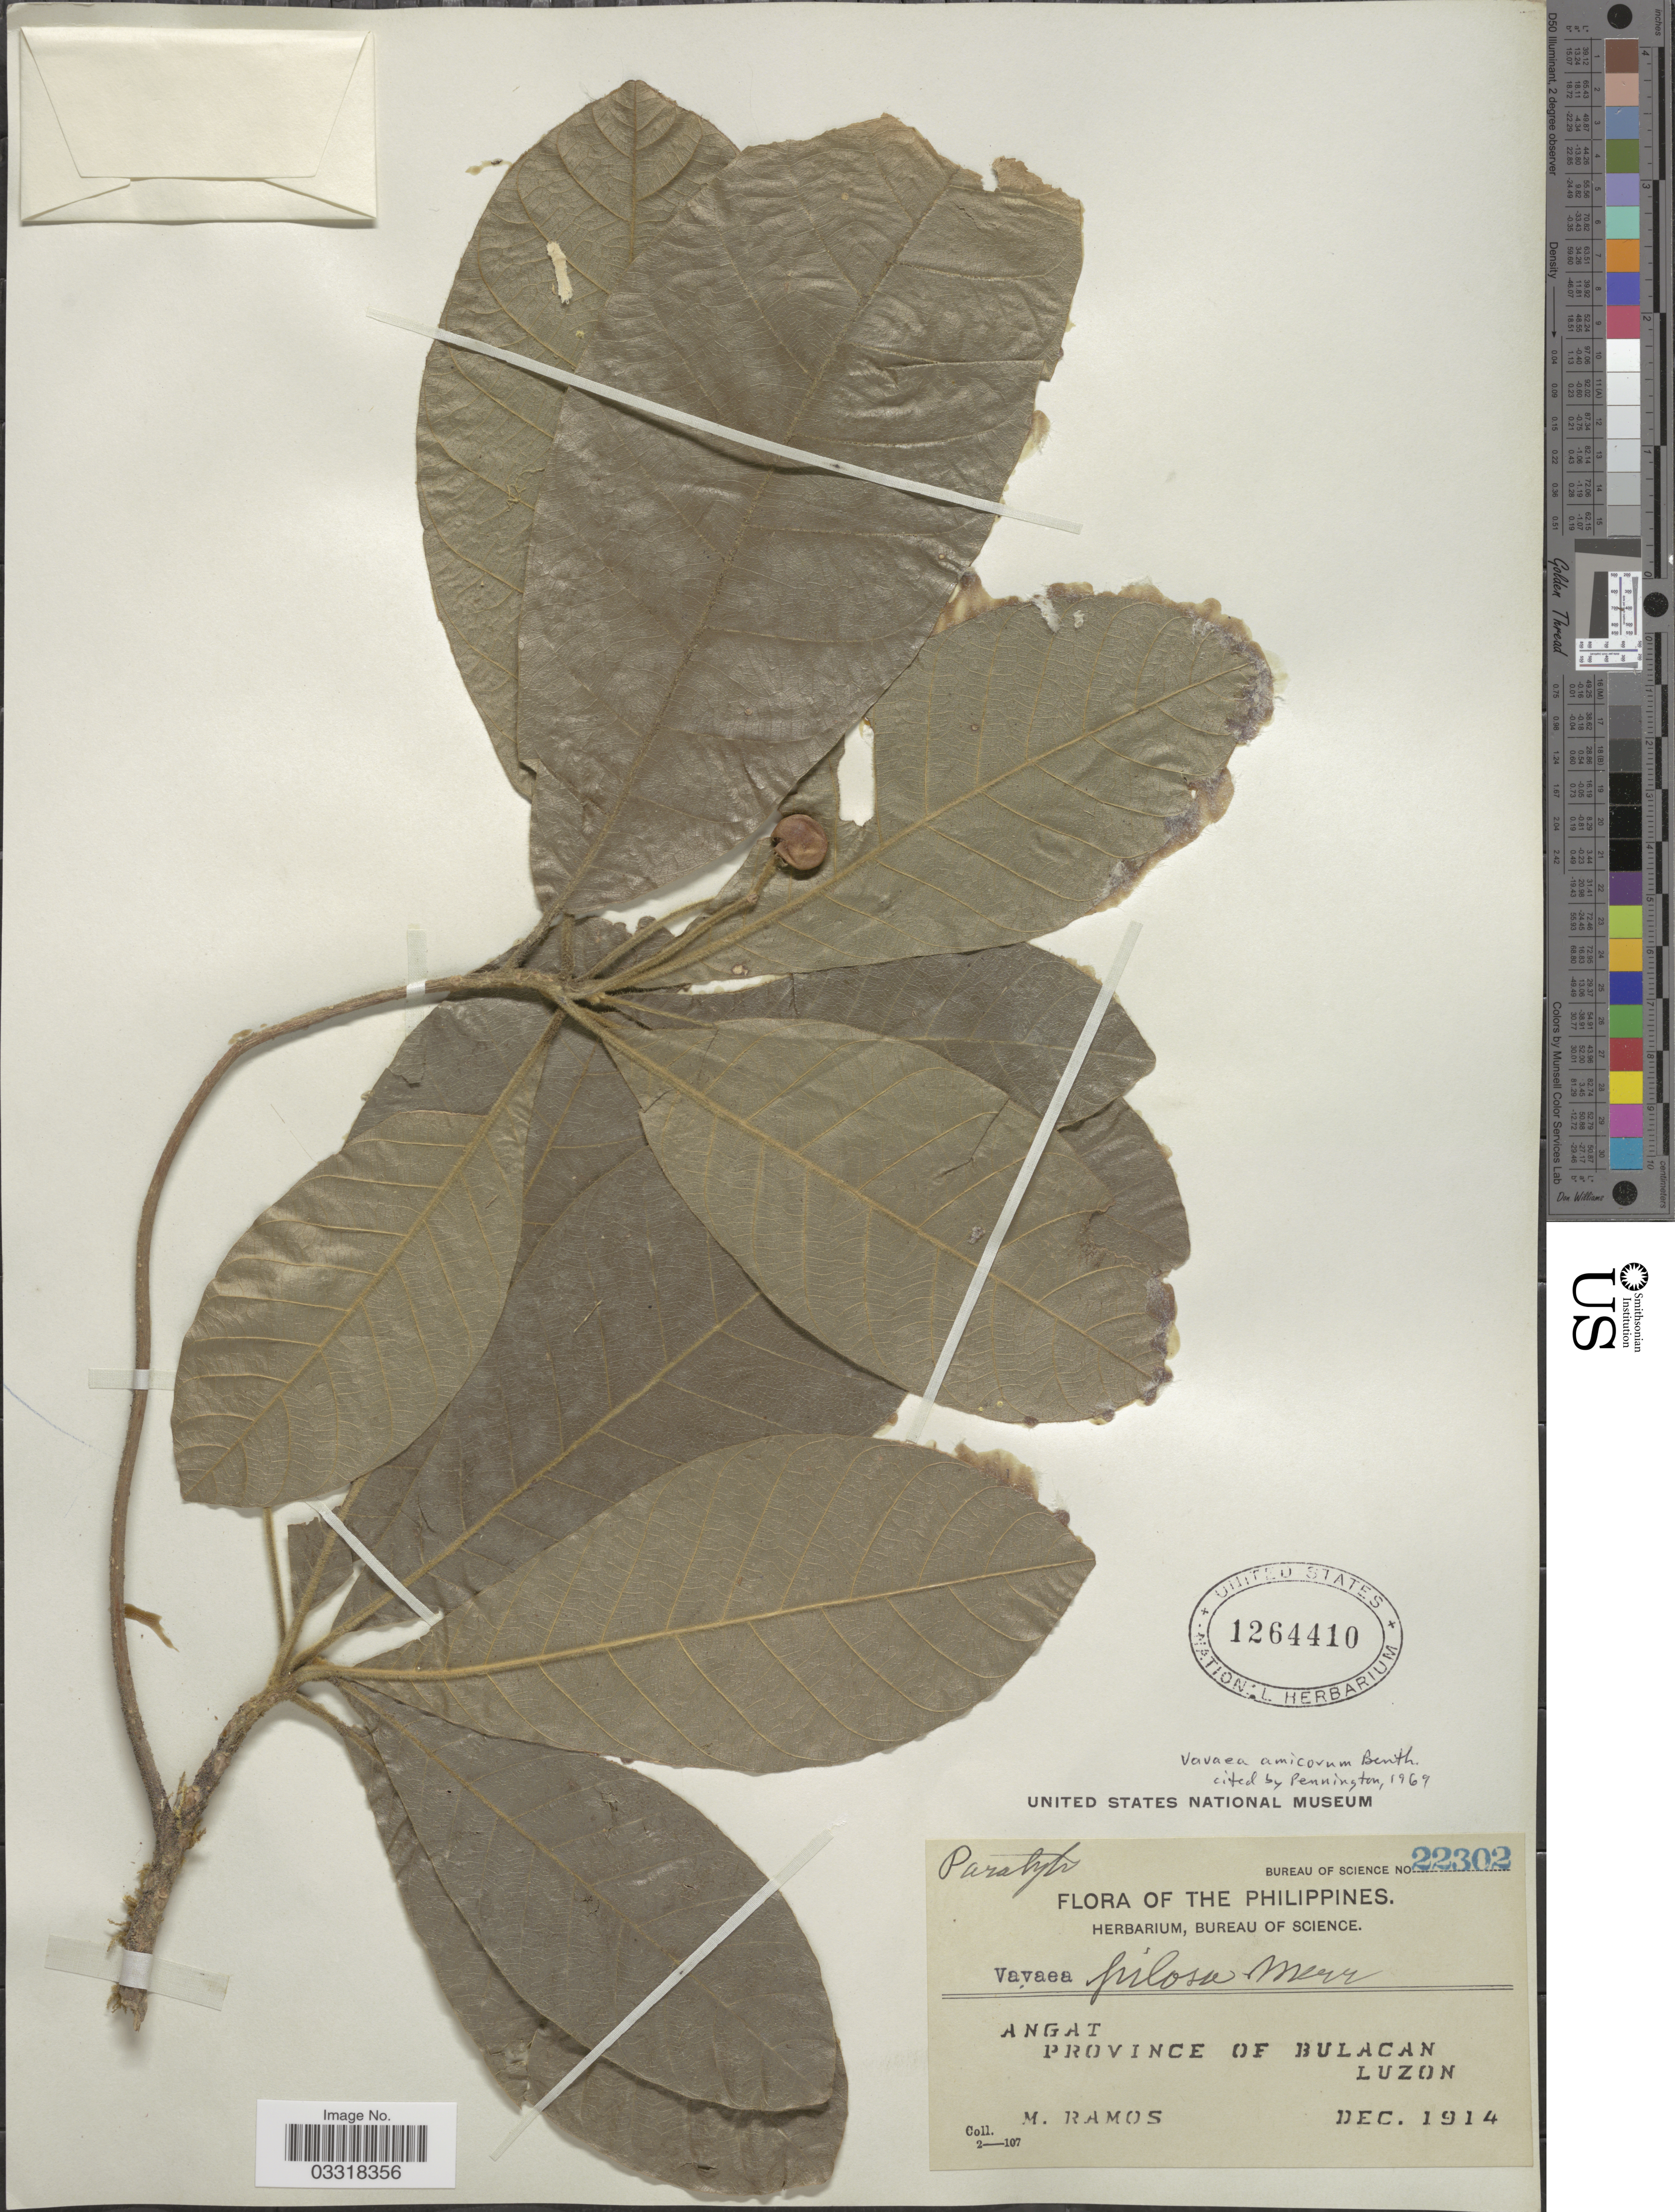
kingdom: Plantae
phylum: Tracheophyta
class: Magnoliopsida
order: Sapindales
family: Meliaceae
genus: Vavaea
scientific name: Vavaea amicorum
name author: Benth.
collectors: M. Ramos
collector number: Bureau of Science 22302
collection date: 1914-12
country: Philippines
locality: Angat. Province of Bulacan. Luzon.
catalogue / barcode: US 1264410